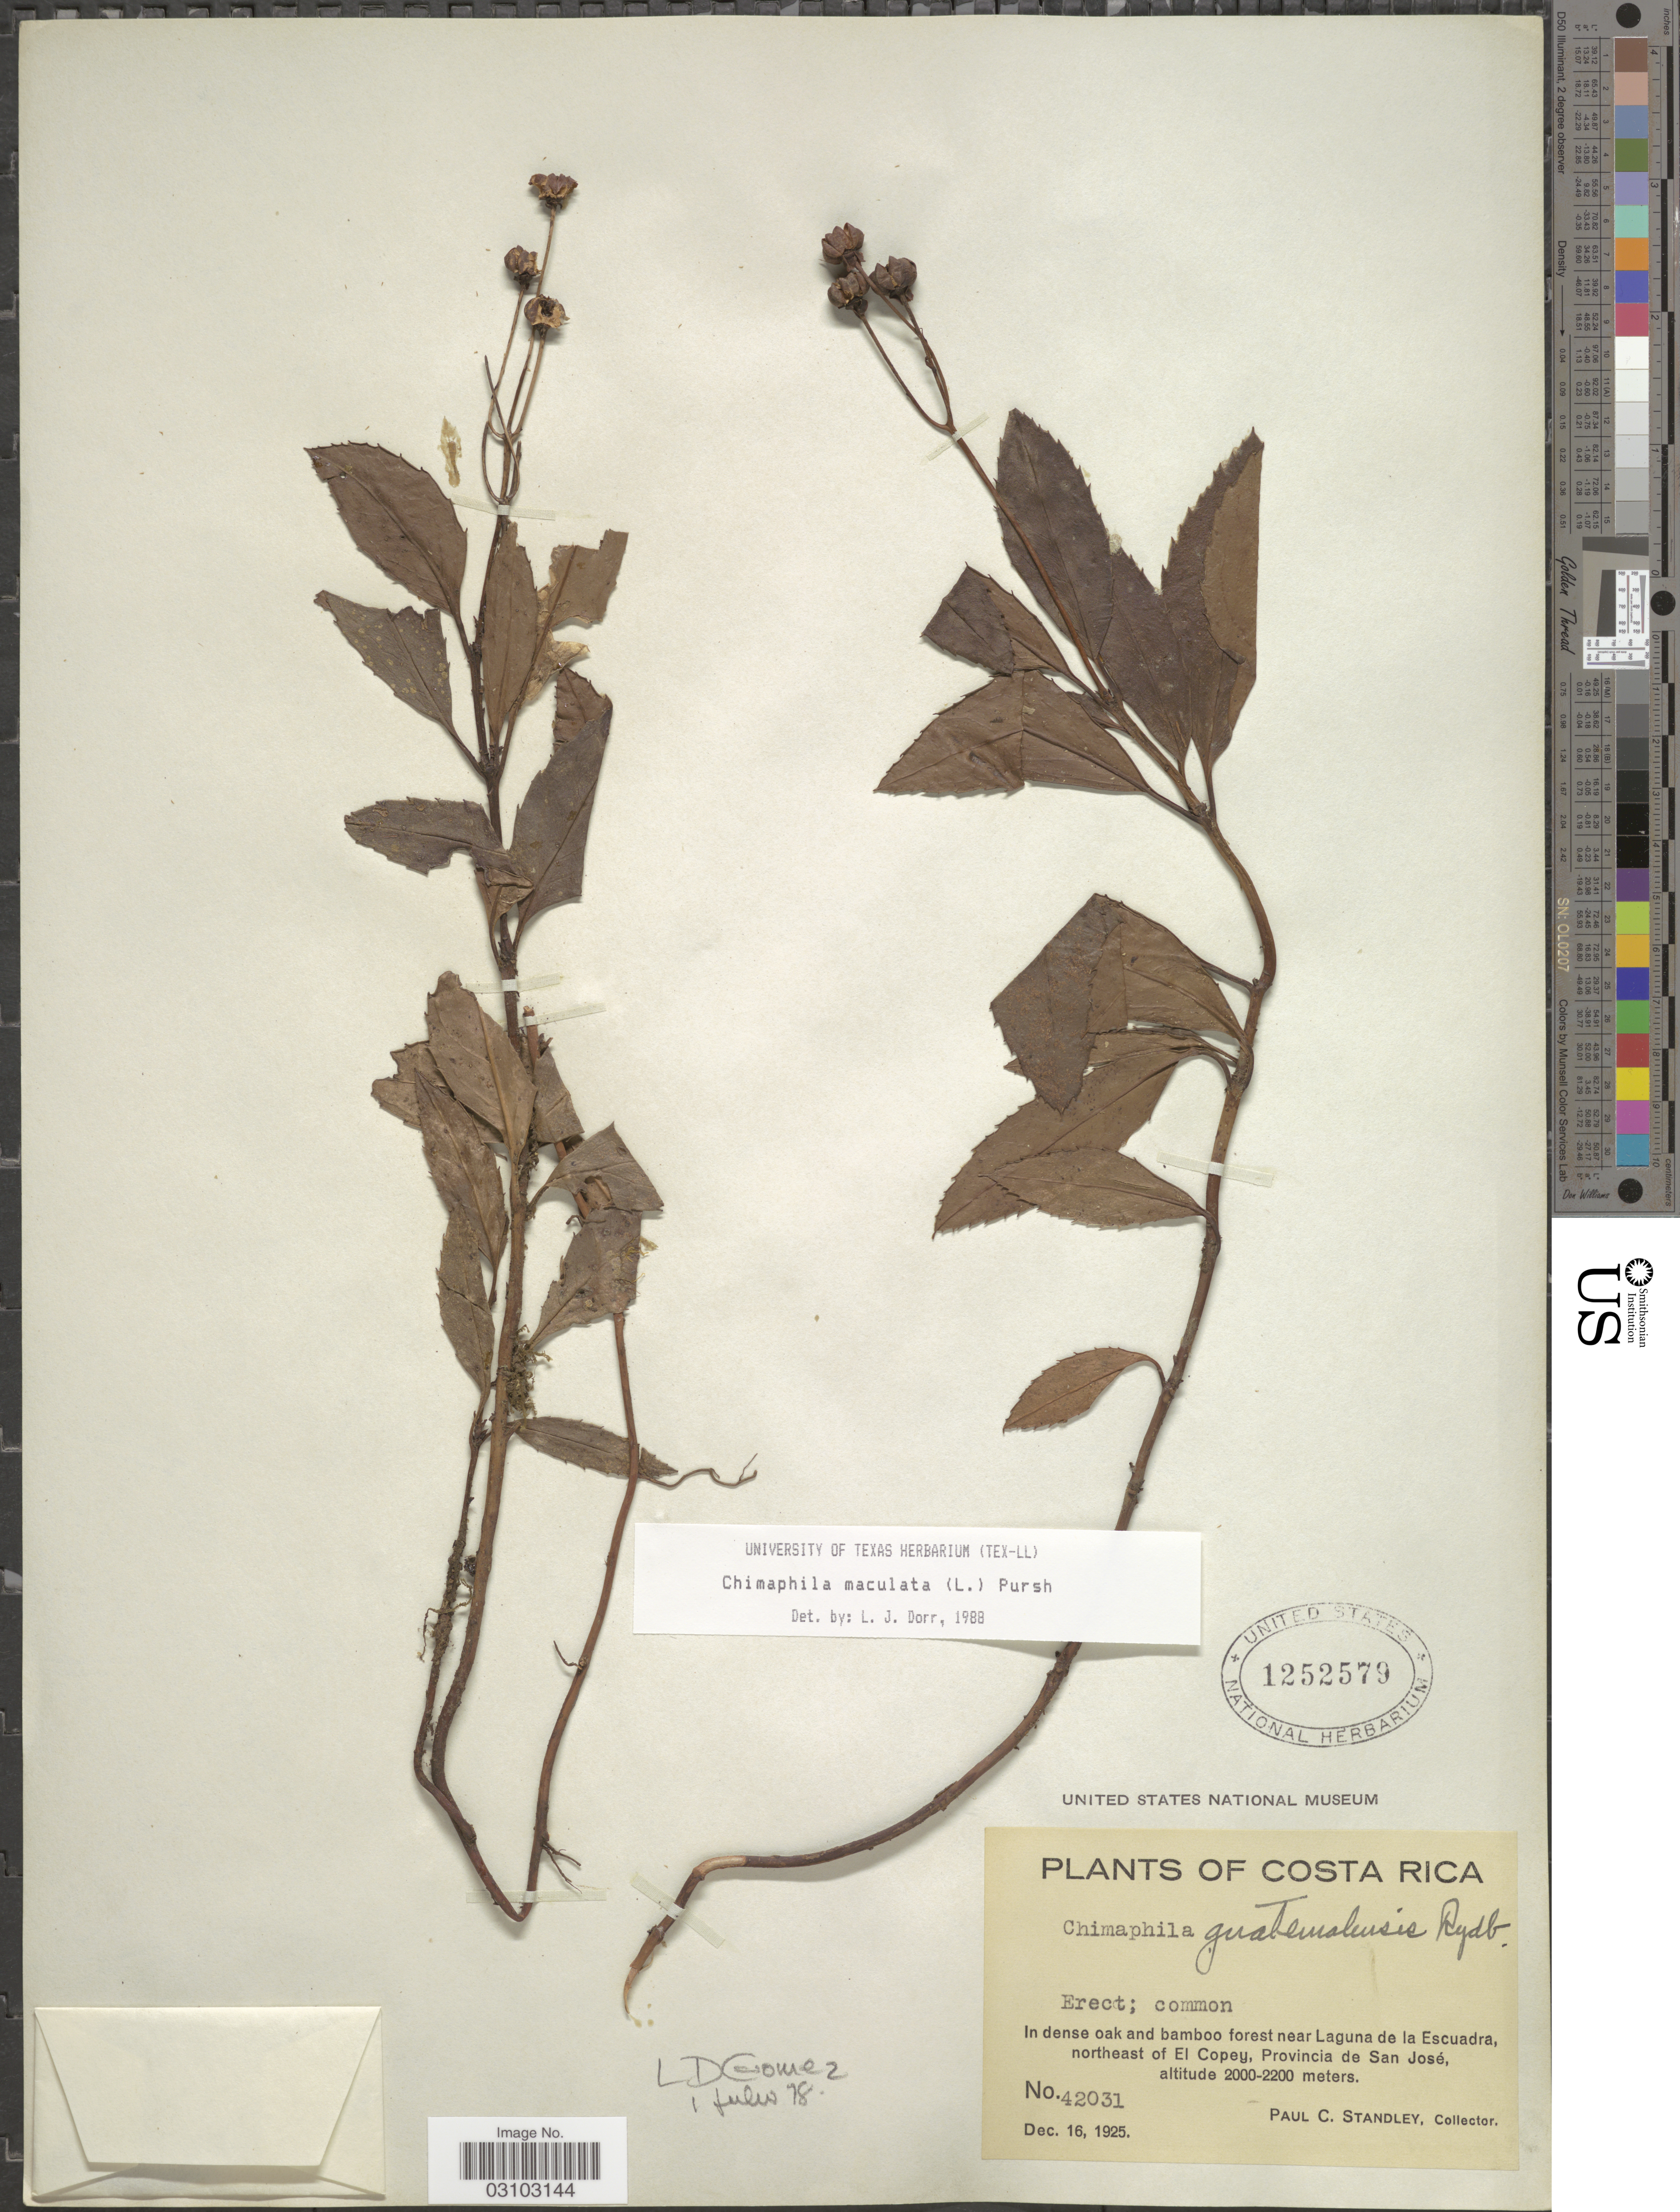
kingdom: Plantae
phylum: Tracheophyta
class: Magnoliopsida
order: Ericales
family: Ericaceae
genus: Chimaphila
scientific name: Chimaphila maculata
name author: (L.) Pursh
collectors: P. C. Standley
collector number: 42031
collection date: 1925-12-16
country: Costa Rica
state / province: San José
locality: In dense oak and bamboo forest near Laguna de la Escuadra, northeast of El Copey.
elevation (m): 2000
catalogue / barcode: US 1252579